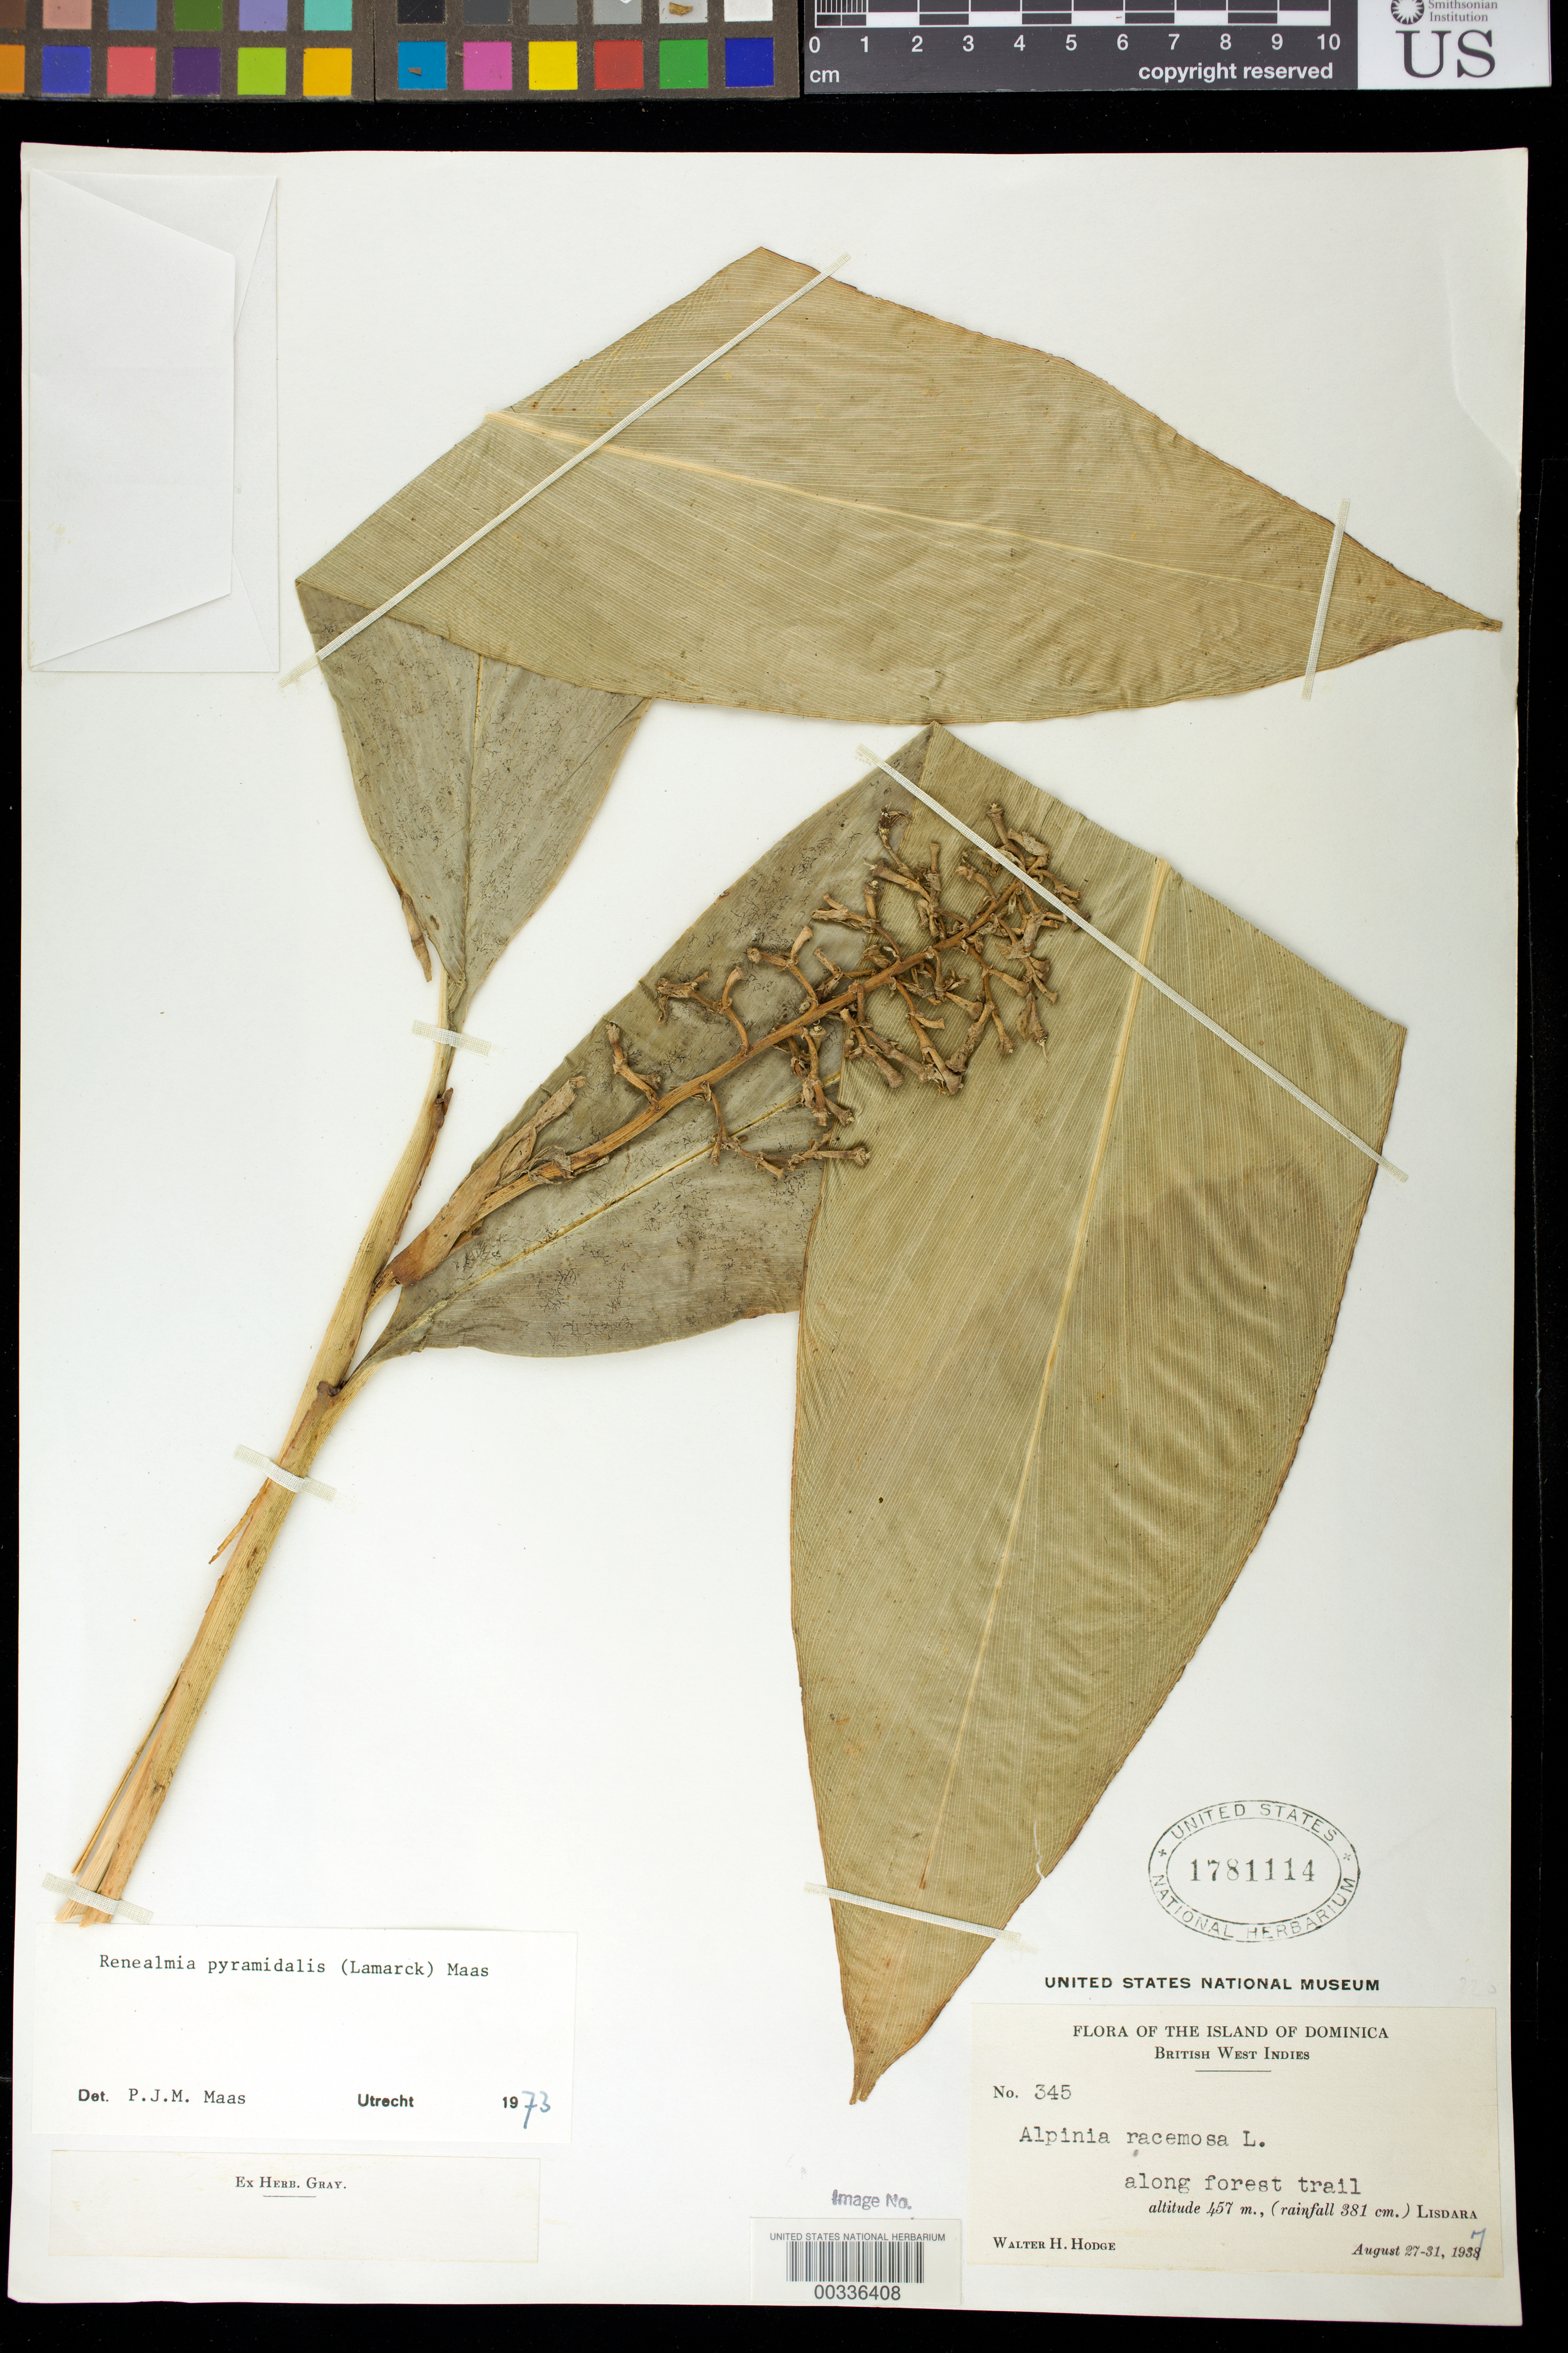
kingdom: Plantae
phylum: Tracheophyta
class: Liliopsida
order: Zingiberales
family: Zingiberaceae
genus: Renealmia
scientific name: Renealmia pyramidalis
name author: (Lam.) Maas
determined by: Maas, Paul J. M.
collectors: W. Hodge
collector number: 345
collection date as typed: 27 Aug 1937 to 31 Aug 1937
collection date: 1937-08-27/1937-08-31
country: Dominica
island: Dominica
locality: Lisdara, along forest trail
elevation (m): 457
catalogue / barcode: US 1781114